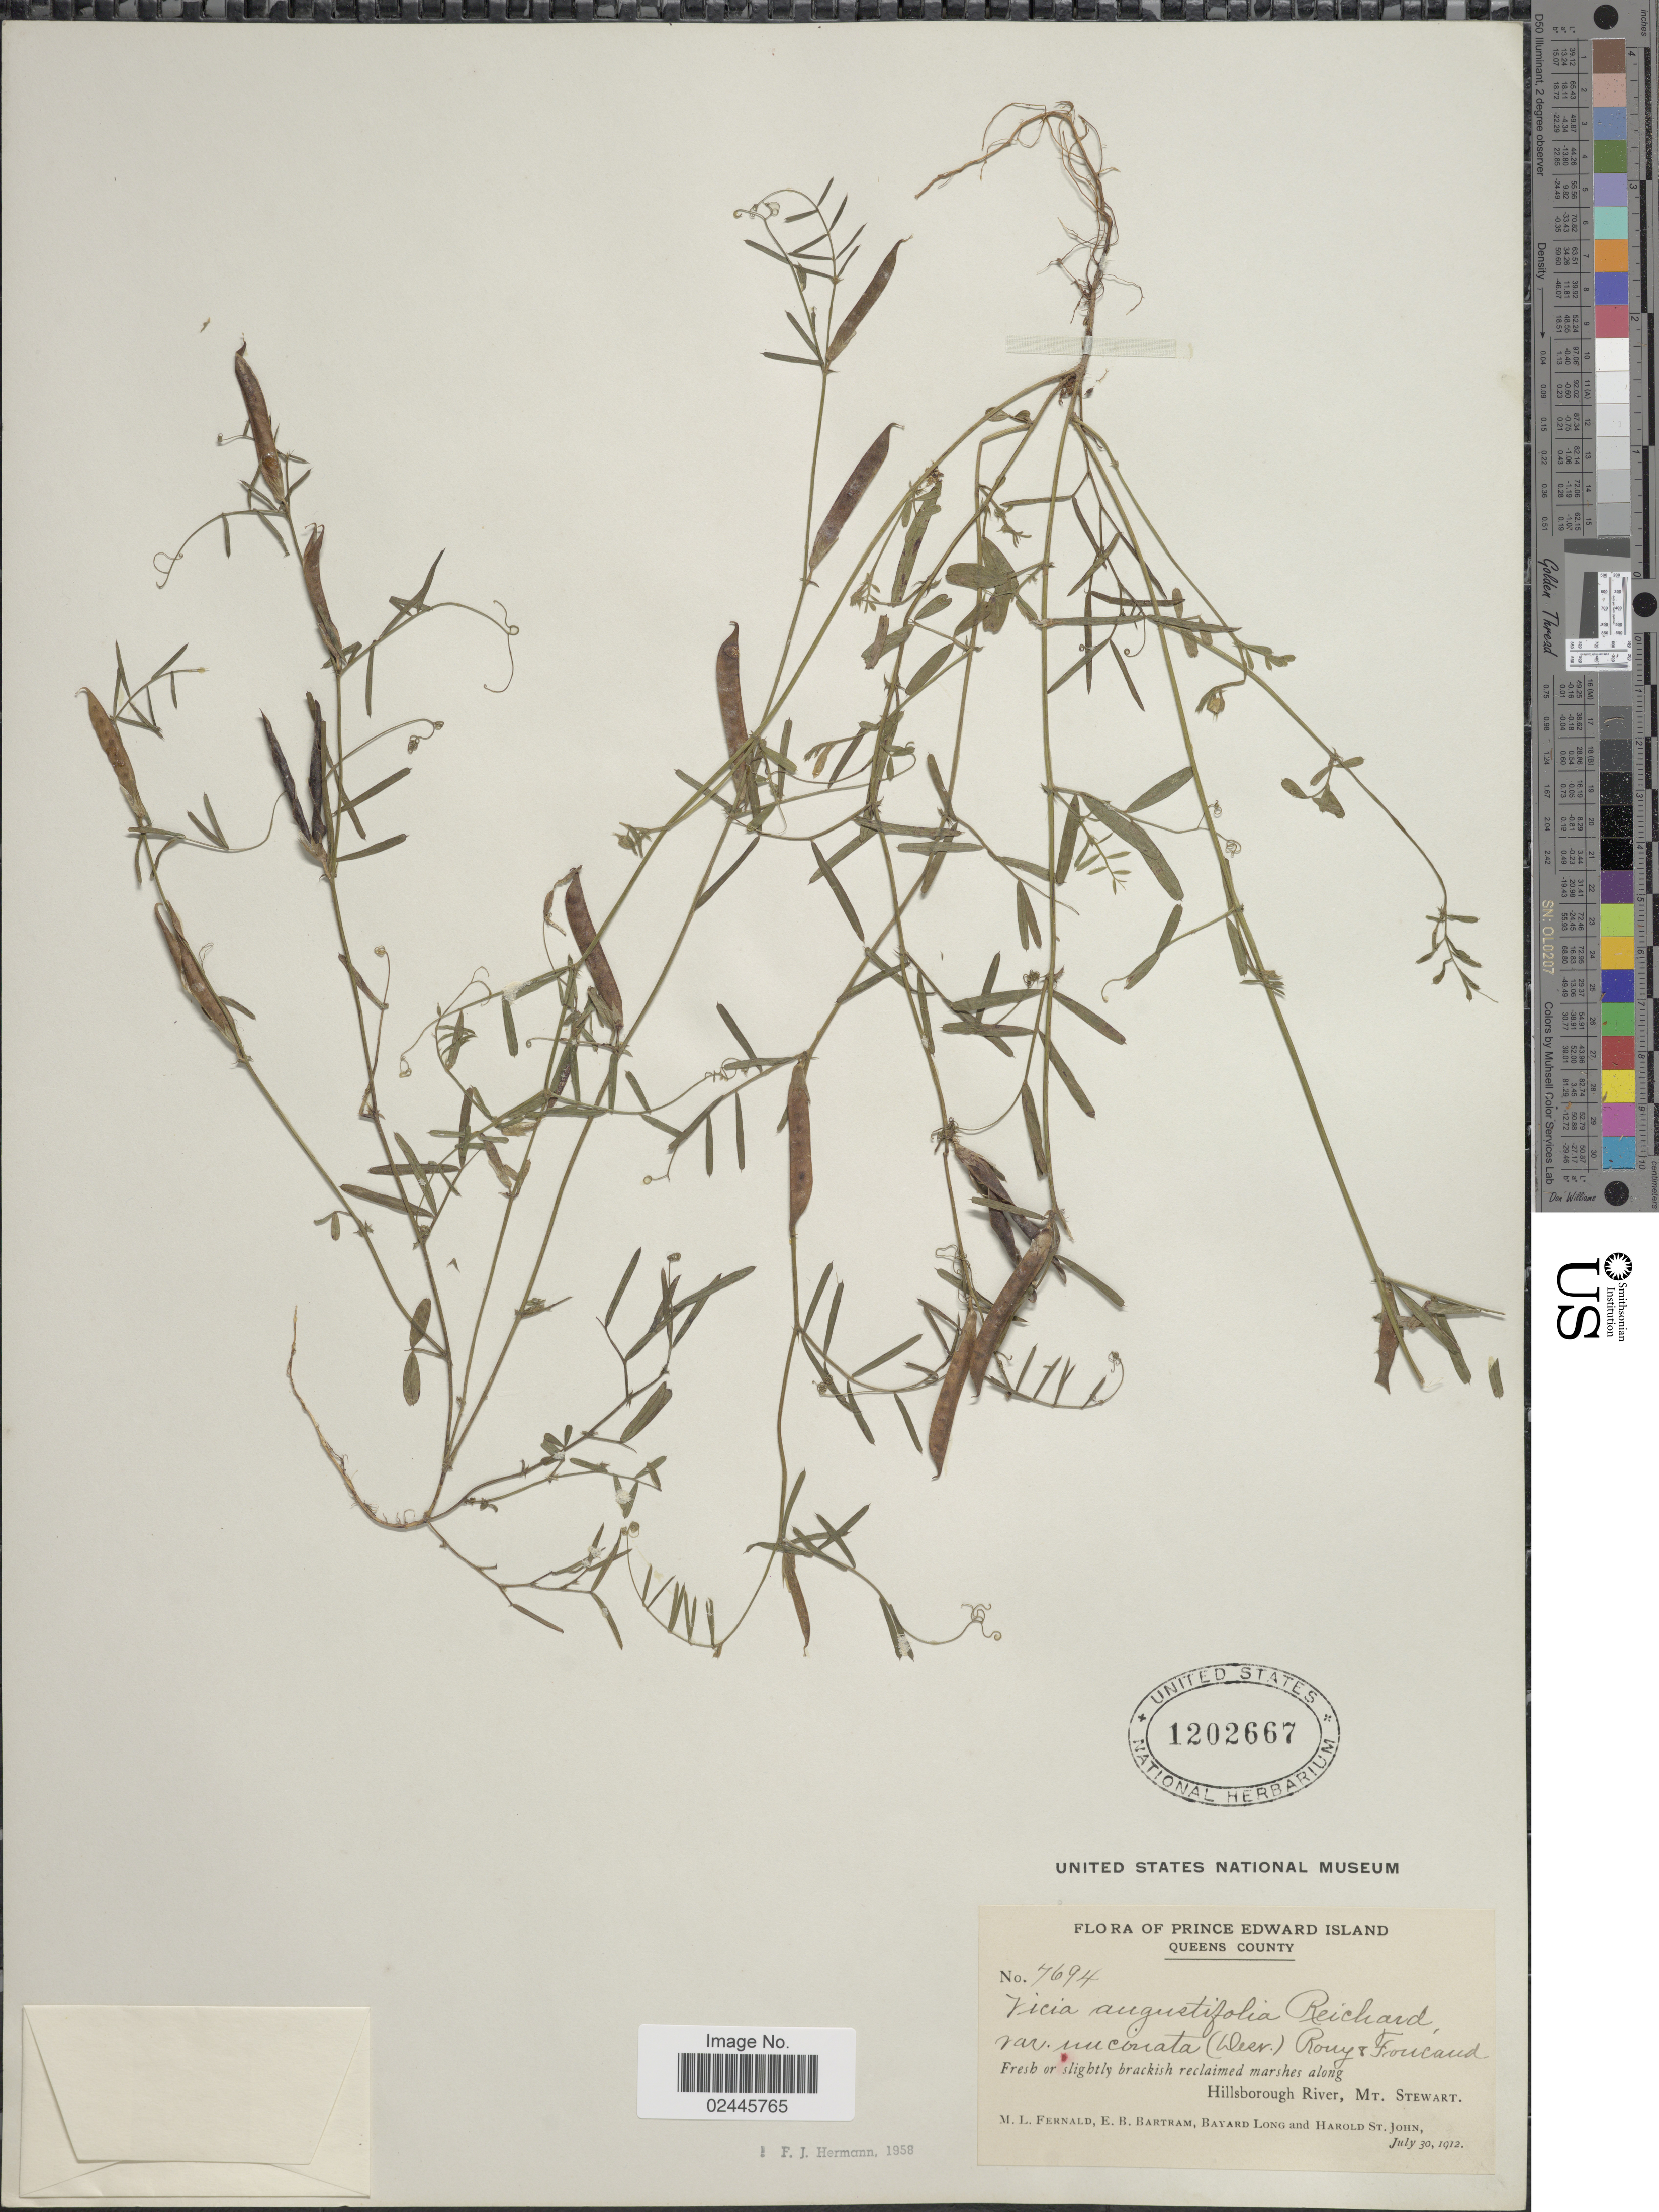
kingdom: Plantae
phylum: Tracheophyta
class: Magnoliopsida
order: Fabales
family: Fabaceae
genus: Vicia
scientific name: Vicia angustifolia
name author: L.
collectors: M. L. Fernald, E. B. Bartram, B. Long & H. St. John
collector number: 7694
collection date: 1912-07-30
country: Canada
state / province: Prince Edward Island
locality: Queens County. Hillsborough River, Mt. Stewart.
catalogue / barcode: US 1202667